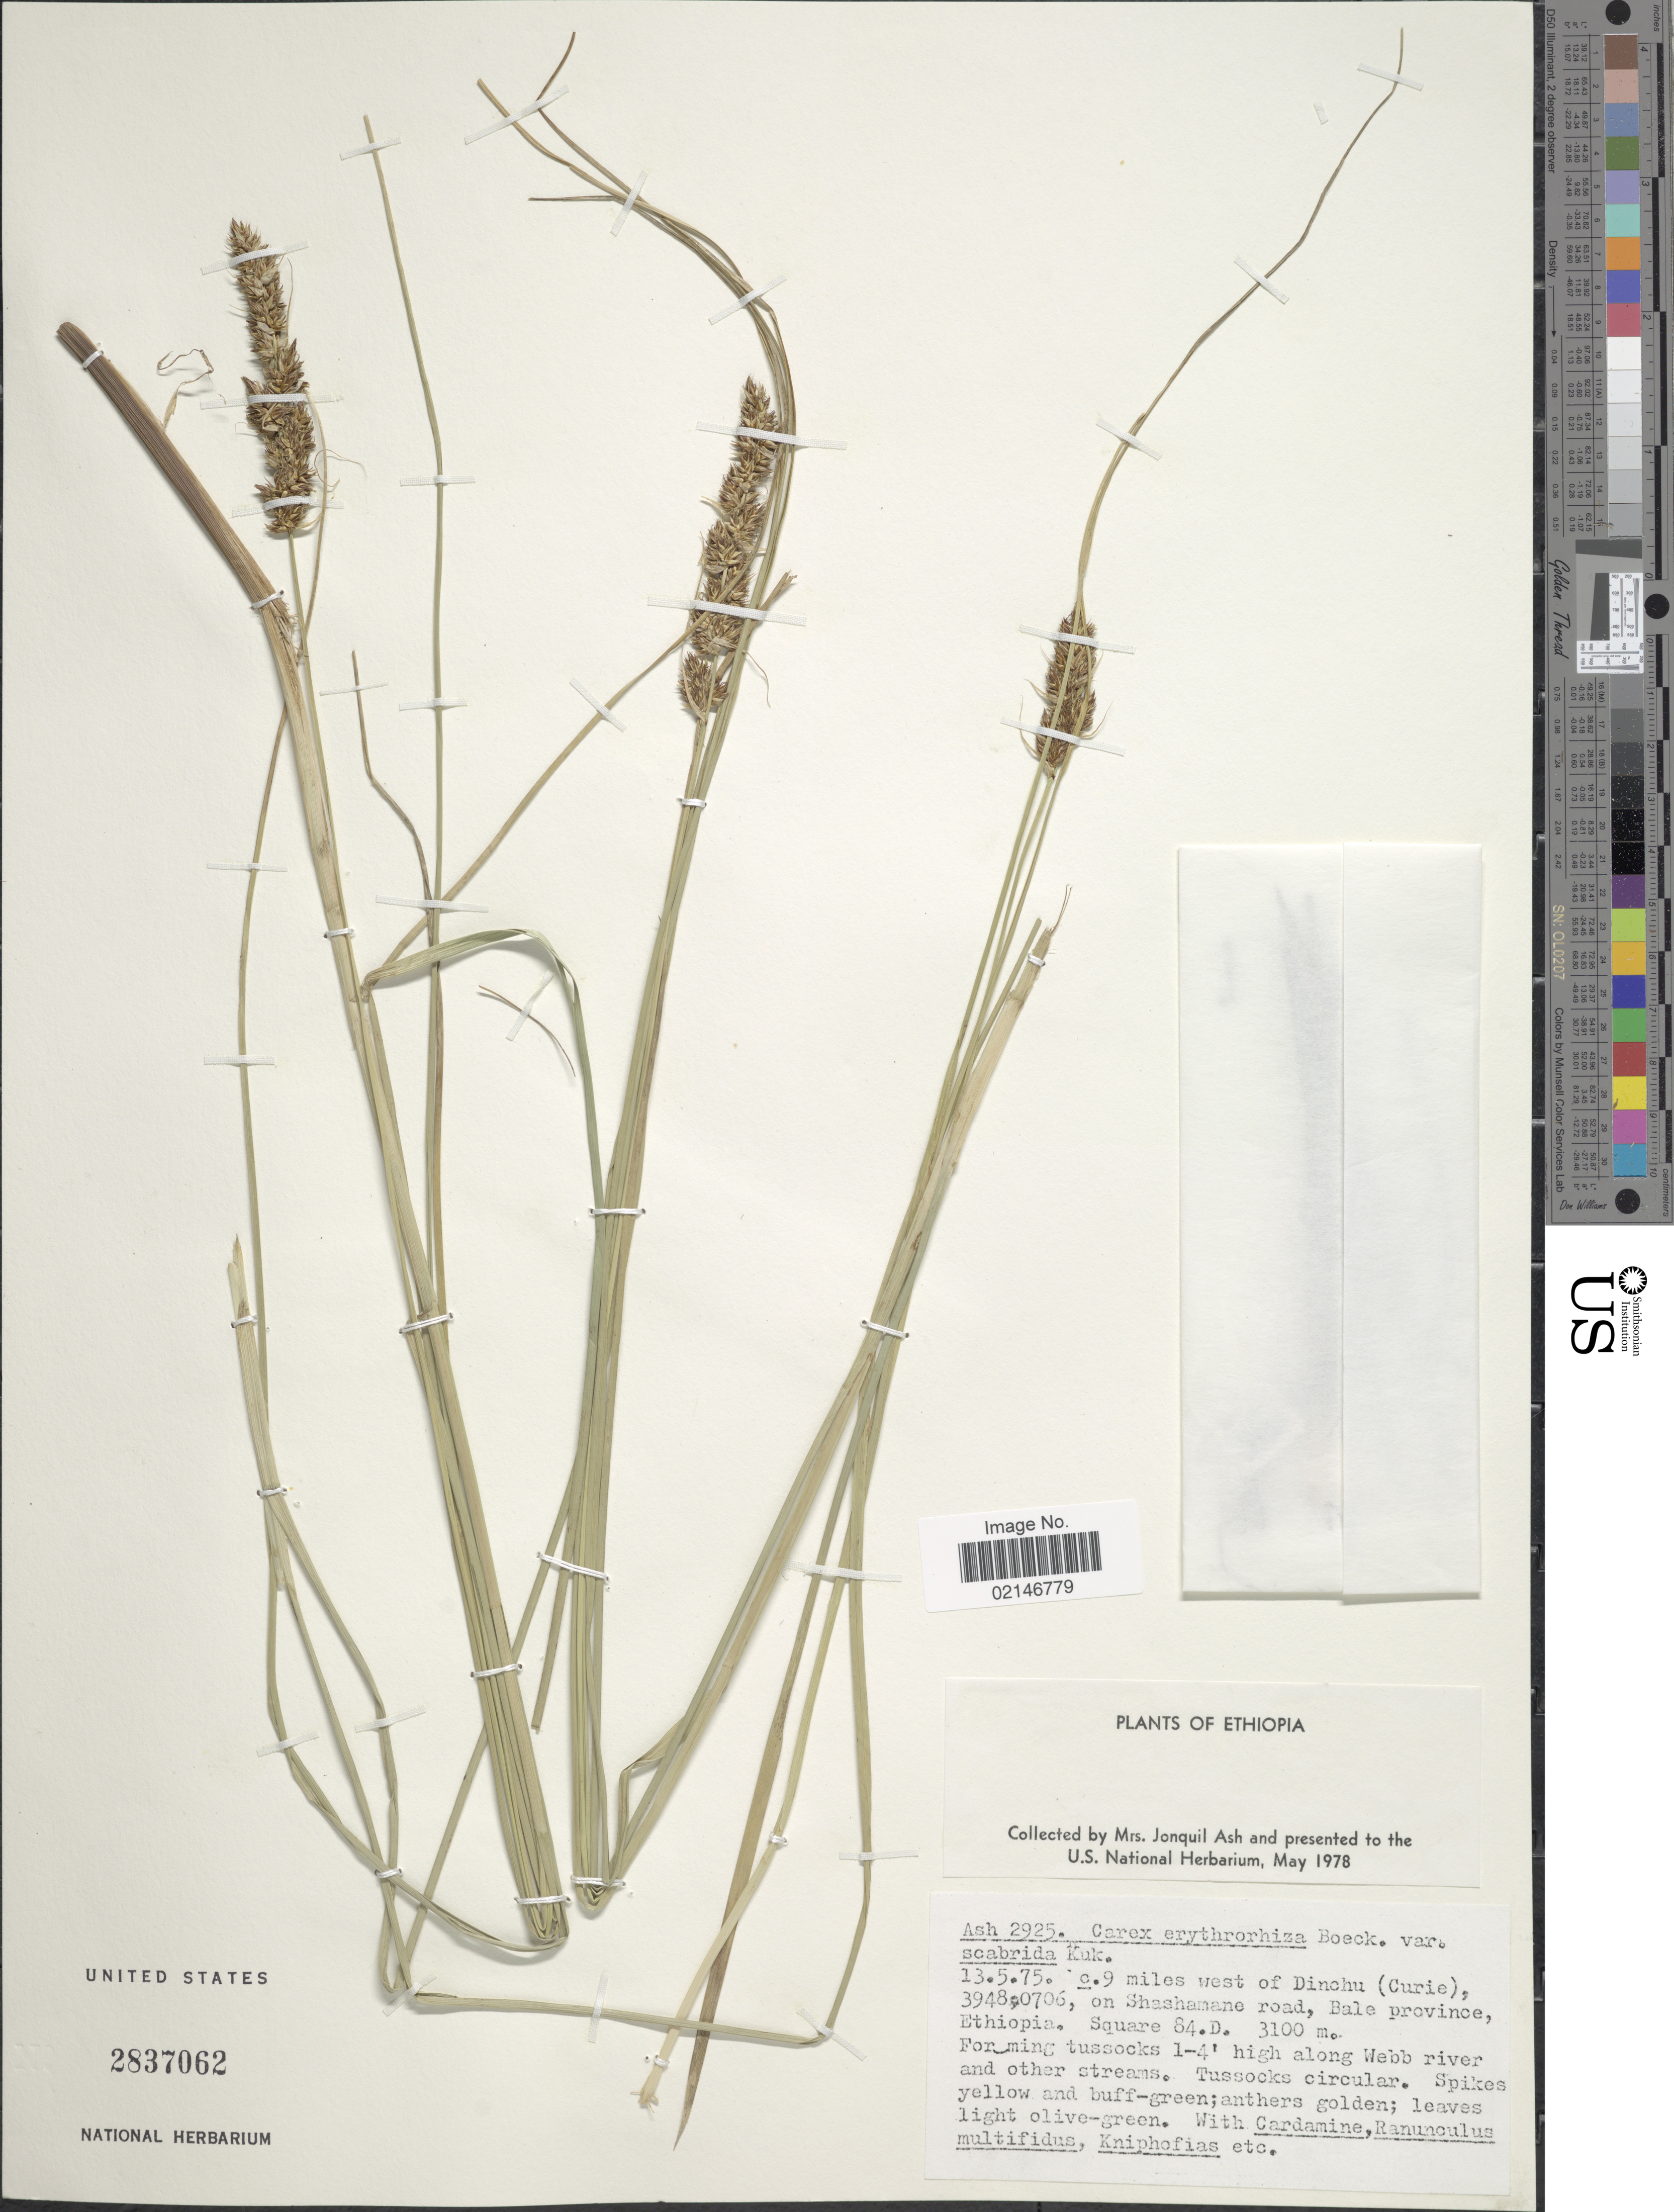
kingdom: Plantae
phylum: Tracheophyta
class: Liliopsida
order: Poales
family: Cyperaceae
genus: Carex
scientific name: Carex erythrorrhiza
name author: Boeckeler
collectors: J. Ash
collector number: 2925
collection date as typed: Transcribed d/m/y: 13/5/75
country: Ethiopia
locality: C. 9 miles west of Dinchu (Curie), 3948:0706, on Shashamane road, Bale Province, Square 84.D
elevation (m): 3100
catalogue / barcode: US 2837062